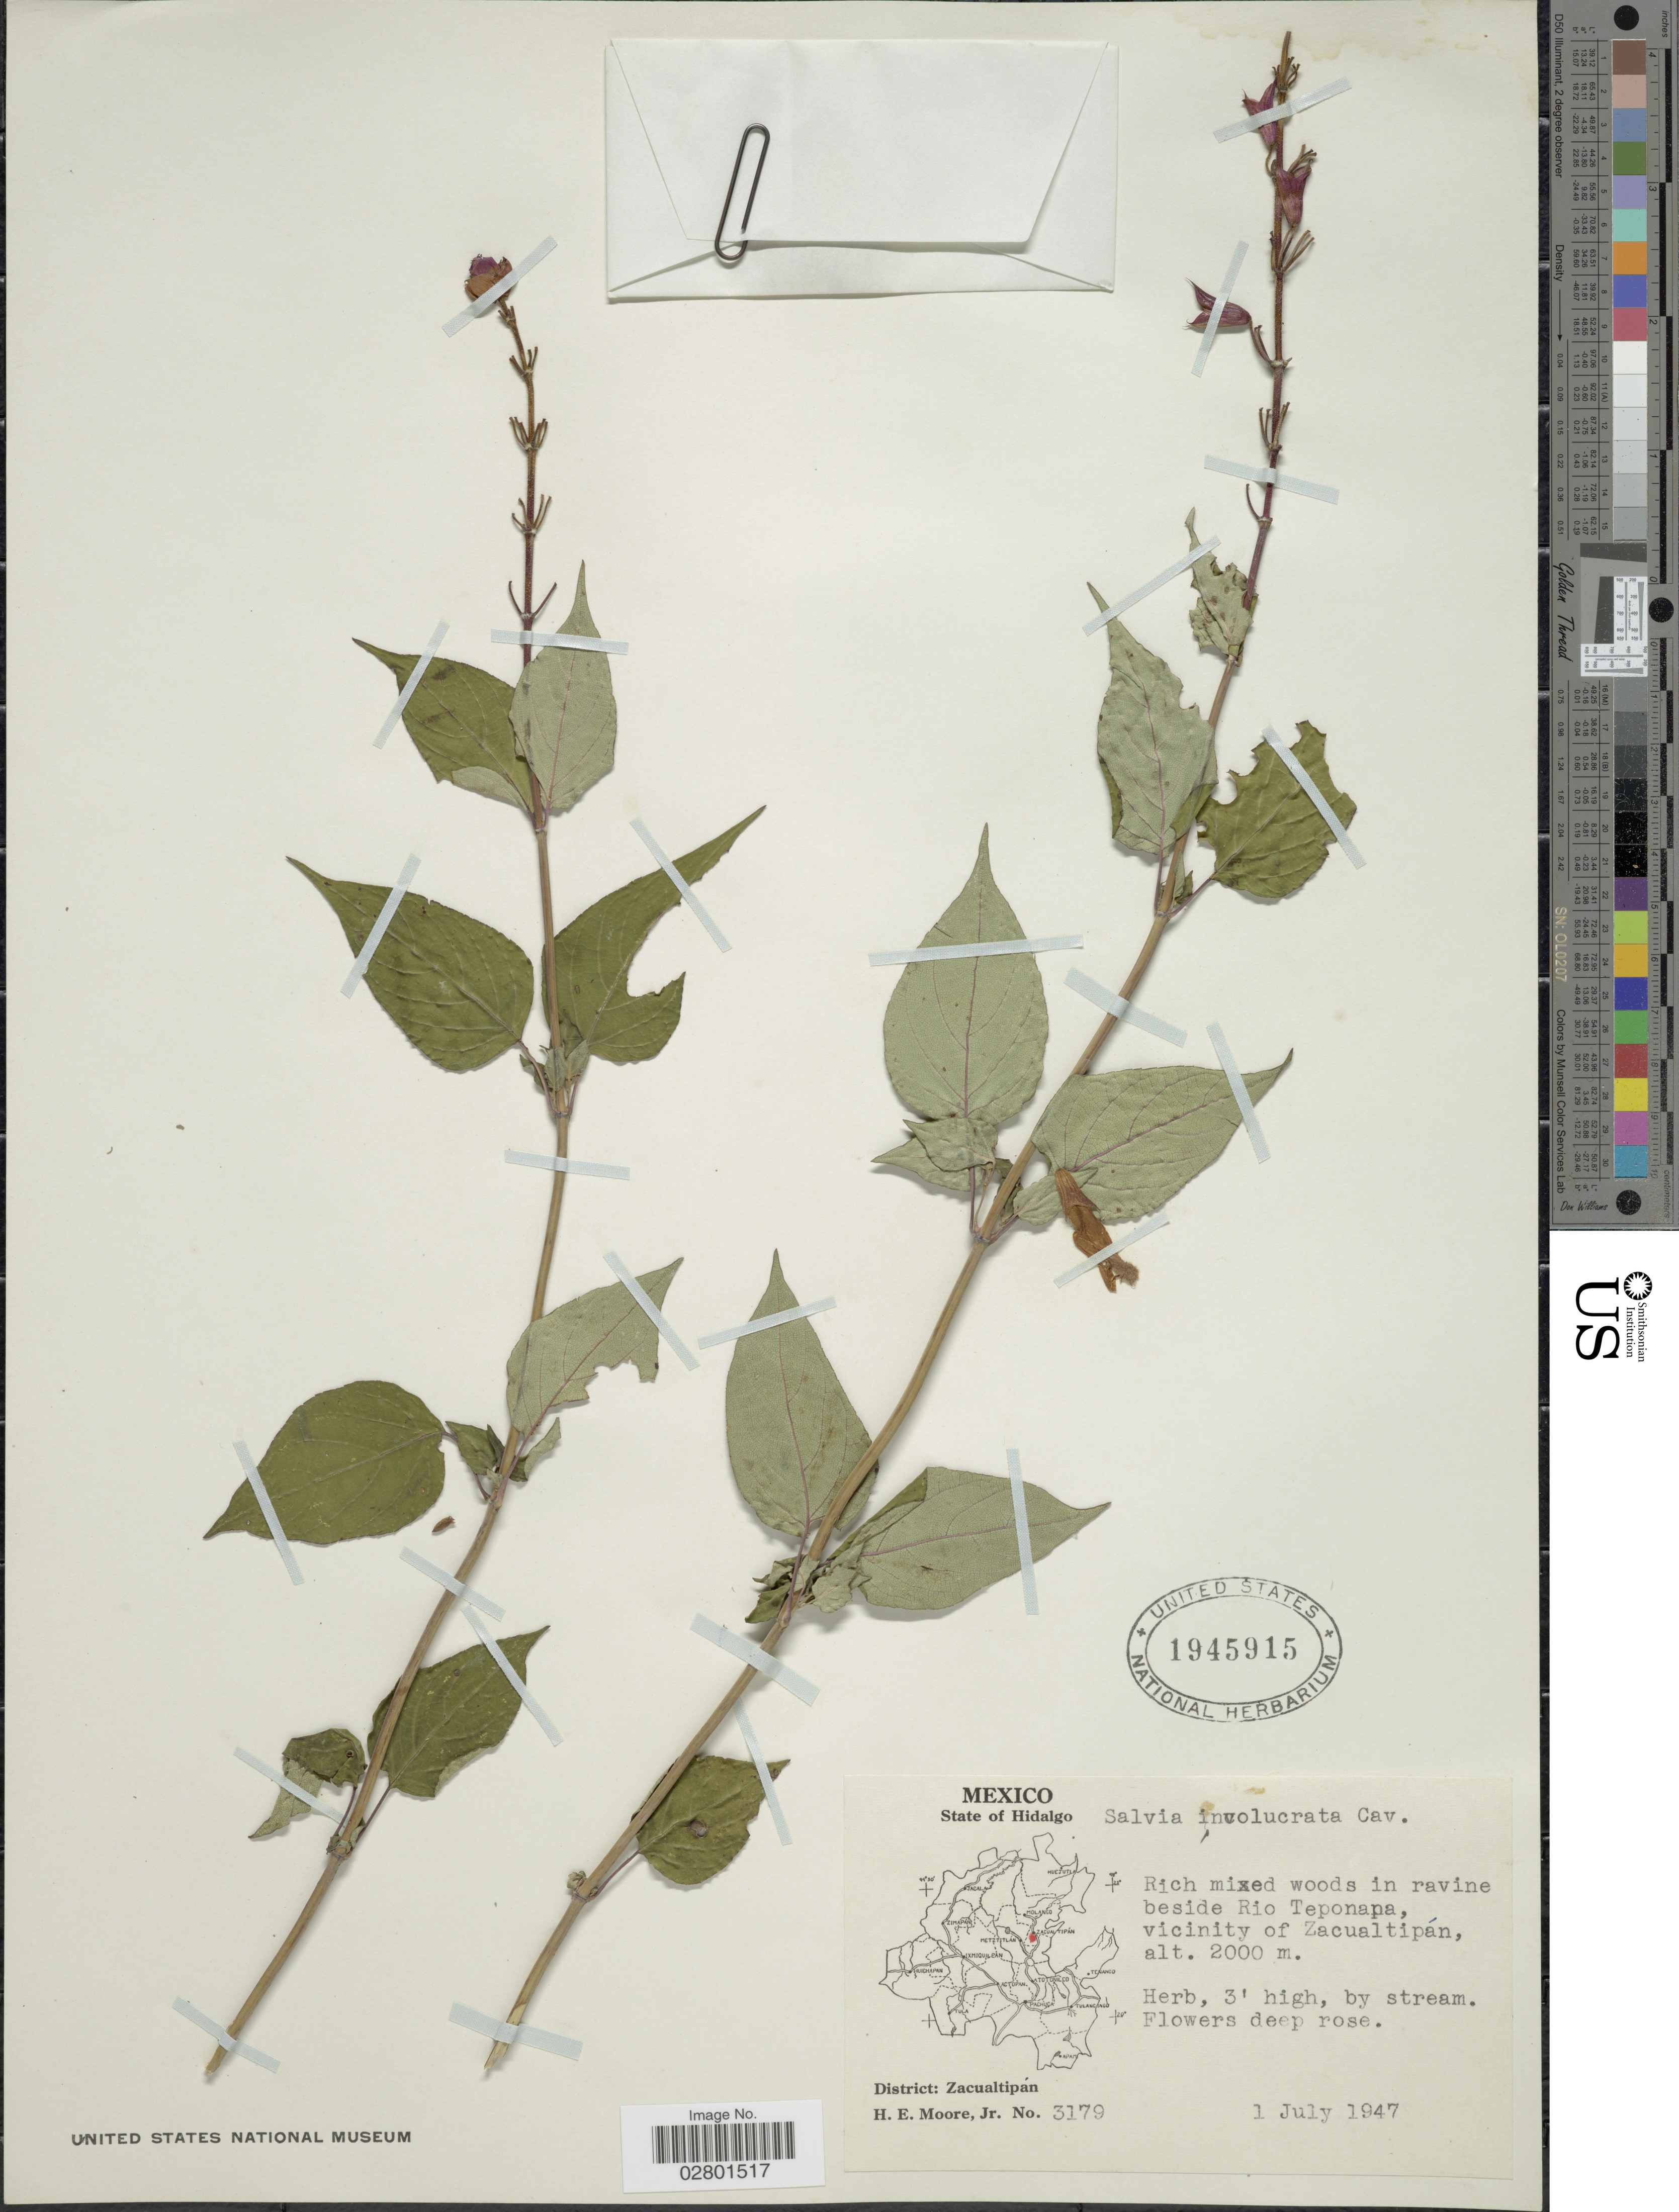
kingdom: Plantae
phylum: Tracheophyta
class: Magnoliopsida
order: Lamiales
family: Lamiaceae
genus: Salvia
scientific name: Salvia involucrata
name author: Cav.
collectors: H. Moore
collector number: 3179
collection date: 1947-07-01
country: Mexico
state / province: Hidalgo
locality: Rich mixed woods in ravine beside Rio Teponapa, vicinity of Zacualtipán, District Zacualtipán.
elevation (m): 2000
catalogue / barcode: US 1945915